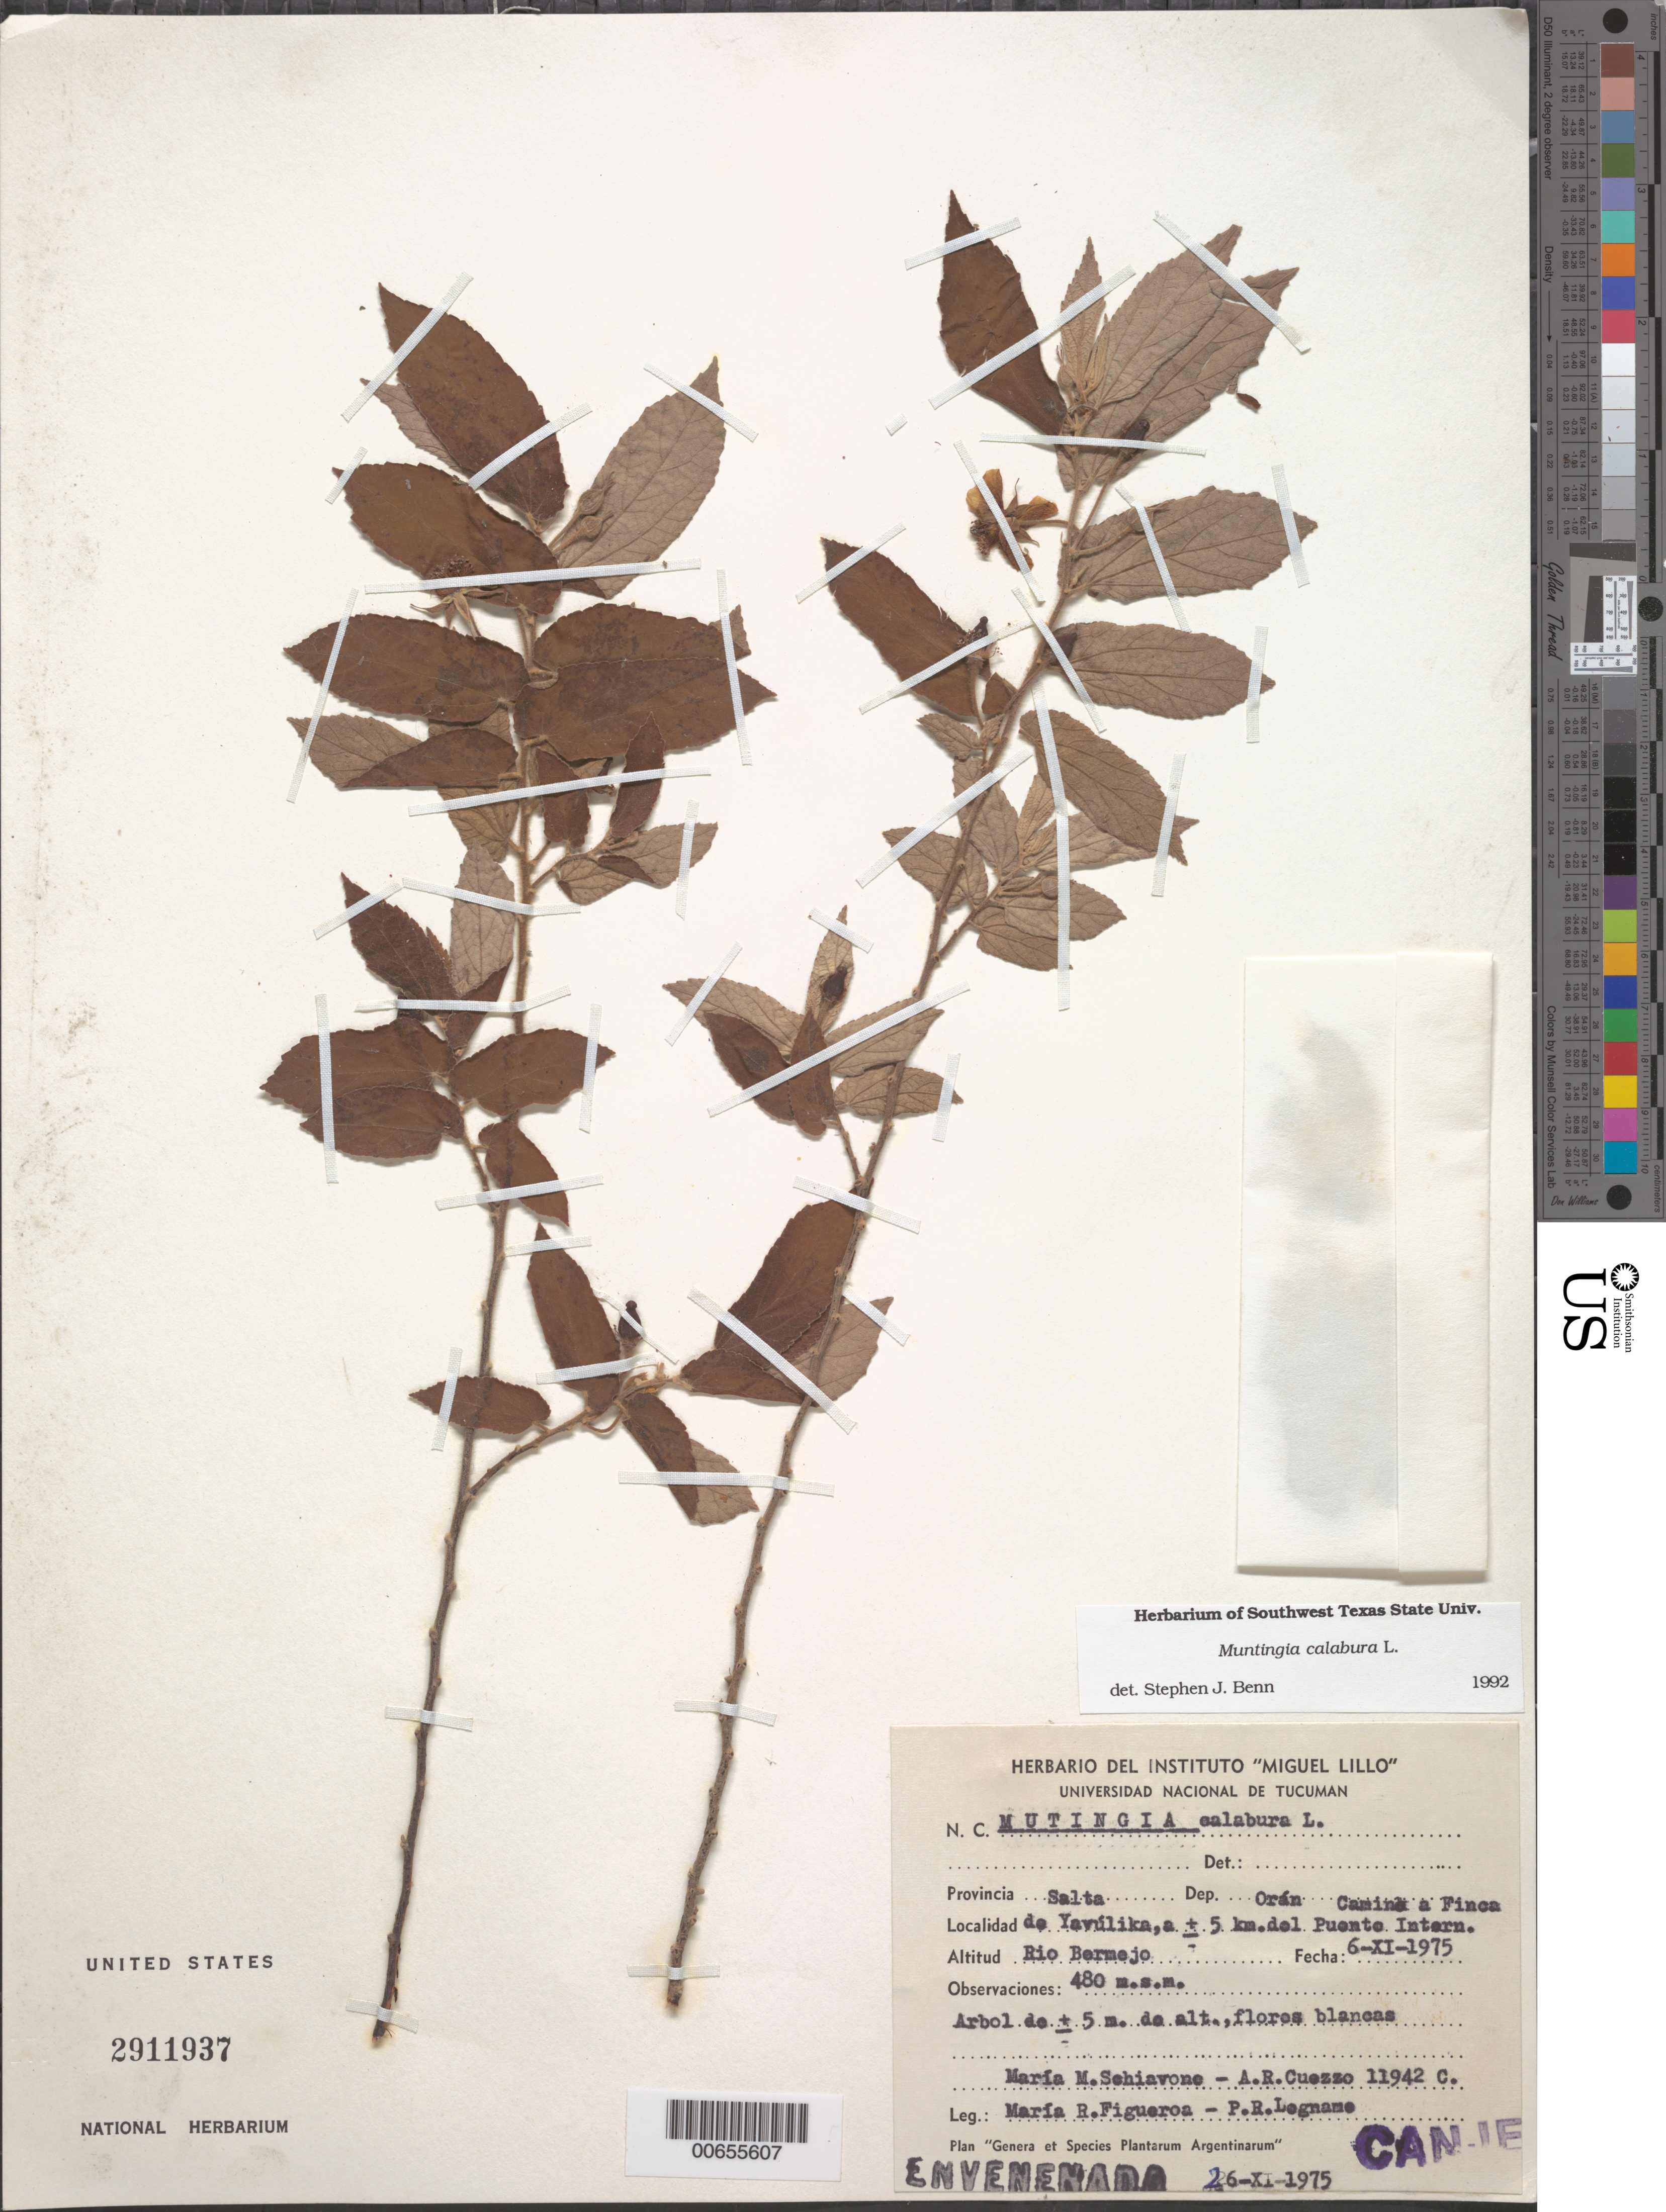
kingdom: Plantae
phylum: Tracheophyta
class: Magnoliopsida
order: Malvales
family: Muntingiaceae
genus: Muntingia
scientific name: Muntingia calabura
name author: L.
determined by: Benn, S. J.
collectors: M. Schiavone, A. Cuezzo, M. Figueroa & P. R. Legname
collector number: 11942 C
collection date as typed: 06 Nov 1975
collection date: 1975-11-06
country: Argentina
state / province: Salta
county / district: Orán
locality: Camino a Finca de Yavúlika, a +/- 5 km del Puente Intern. Rio Bermejo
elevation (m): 480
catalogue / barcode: US 2911937